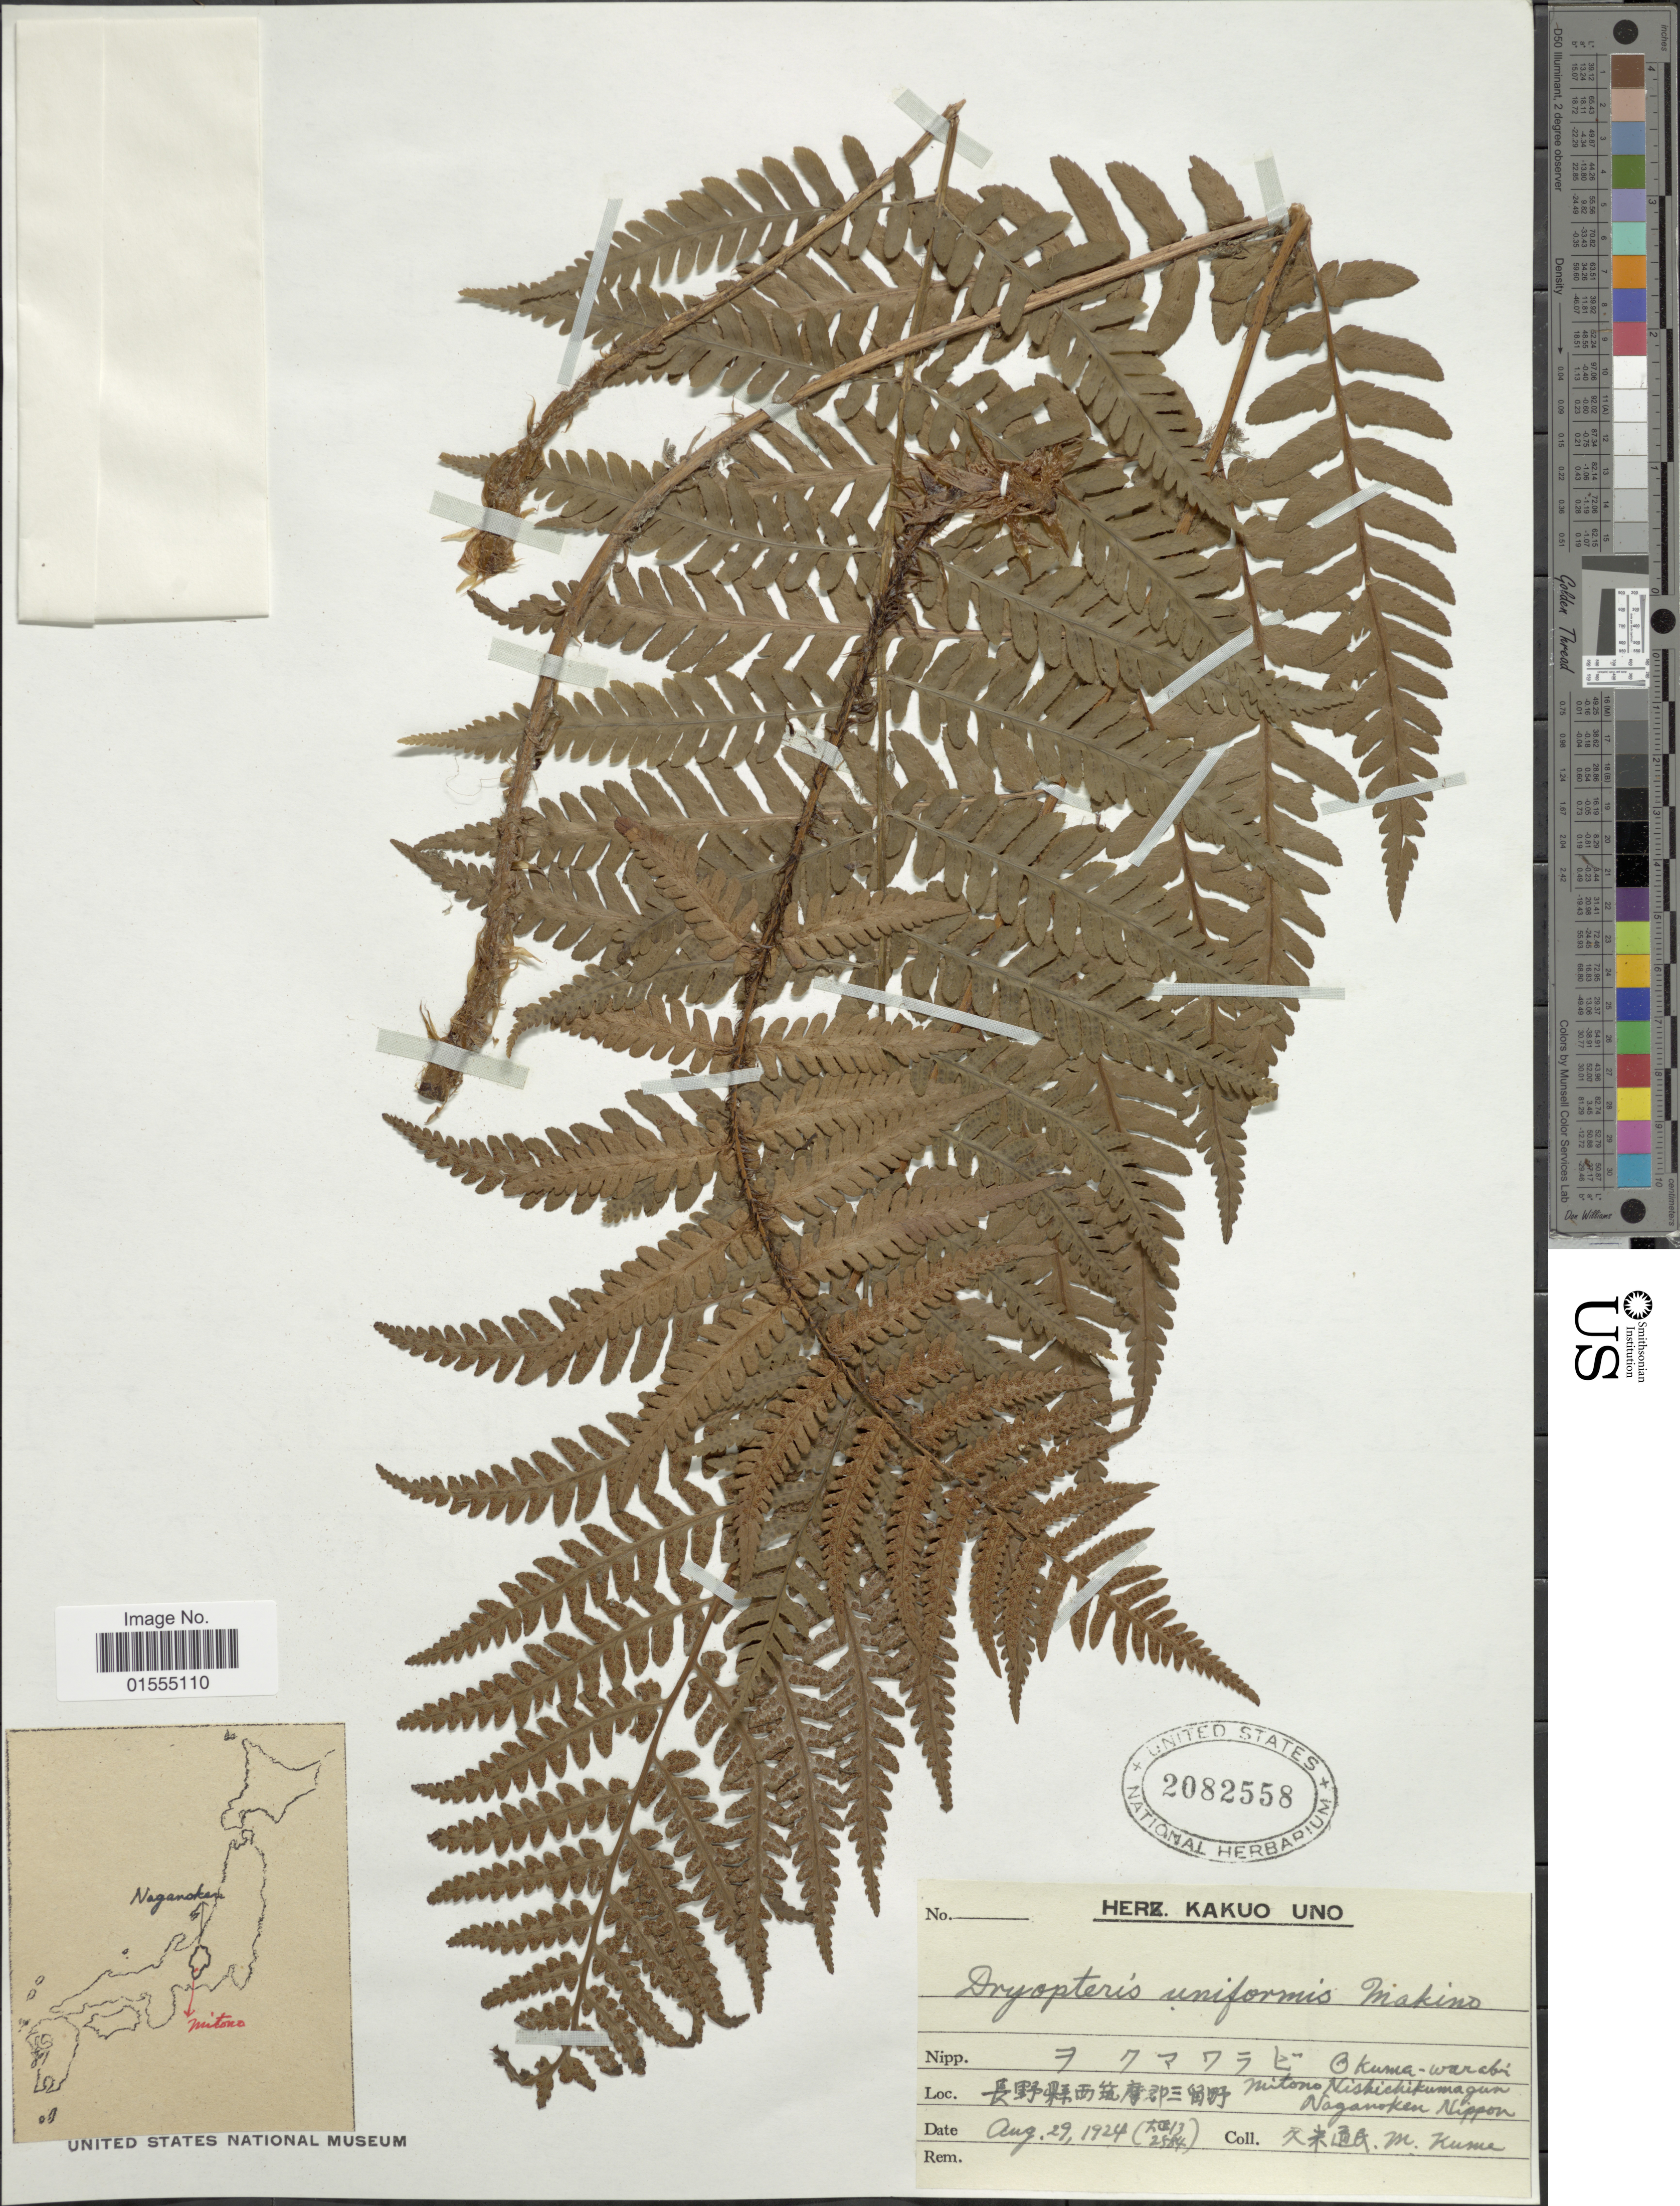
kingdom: Plantae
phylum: Tracheophyta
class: Polypodiopsida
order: Polypodiales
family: Dryopteridaceae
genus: Dryopteris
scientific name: Dryopteris uniformis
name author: (Makino) Makino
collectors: M. Kume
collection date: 1924-08-29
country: Japan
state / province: Nagano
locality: Mitono Nishichikumagun, Nagano-ken Nippon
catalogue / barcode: US 2082558